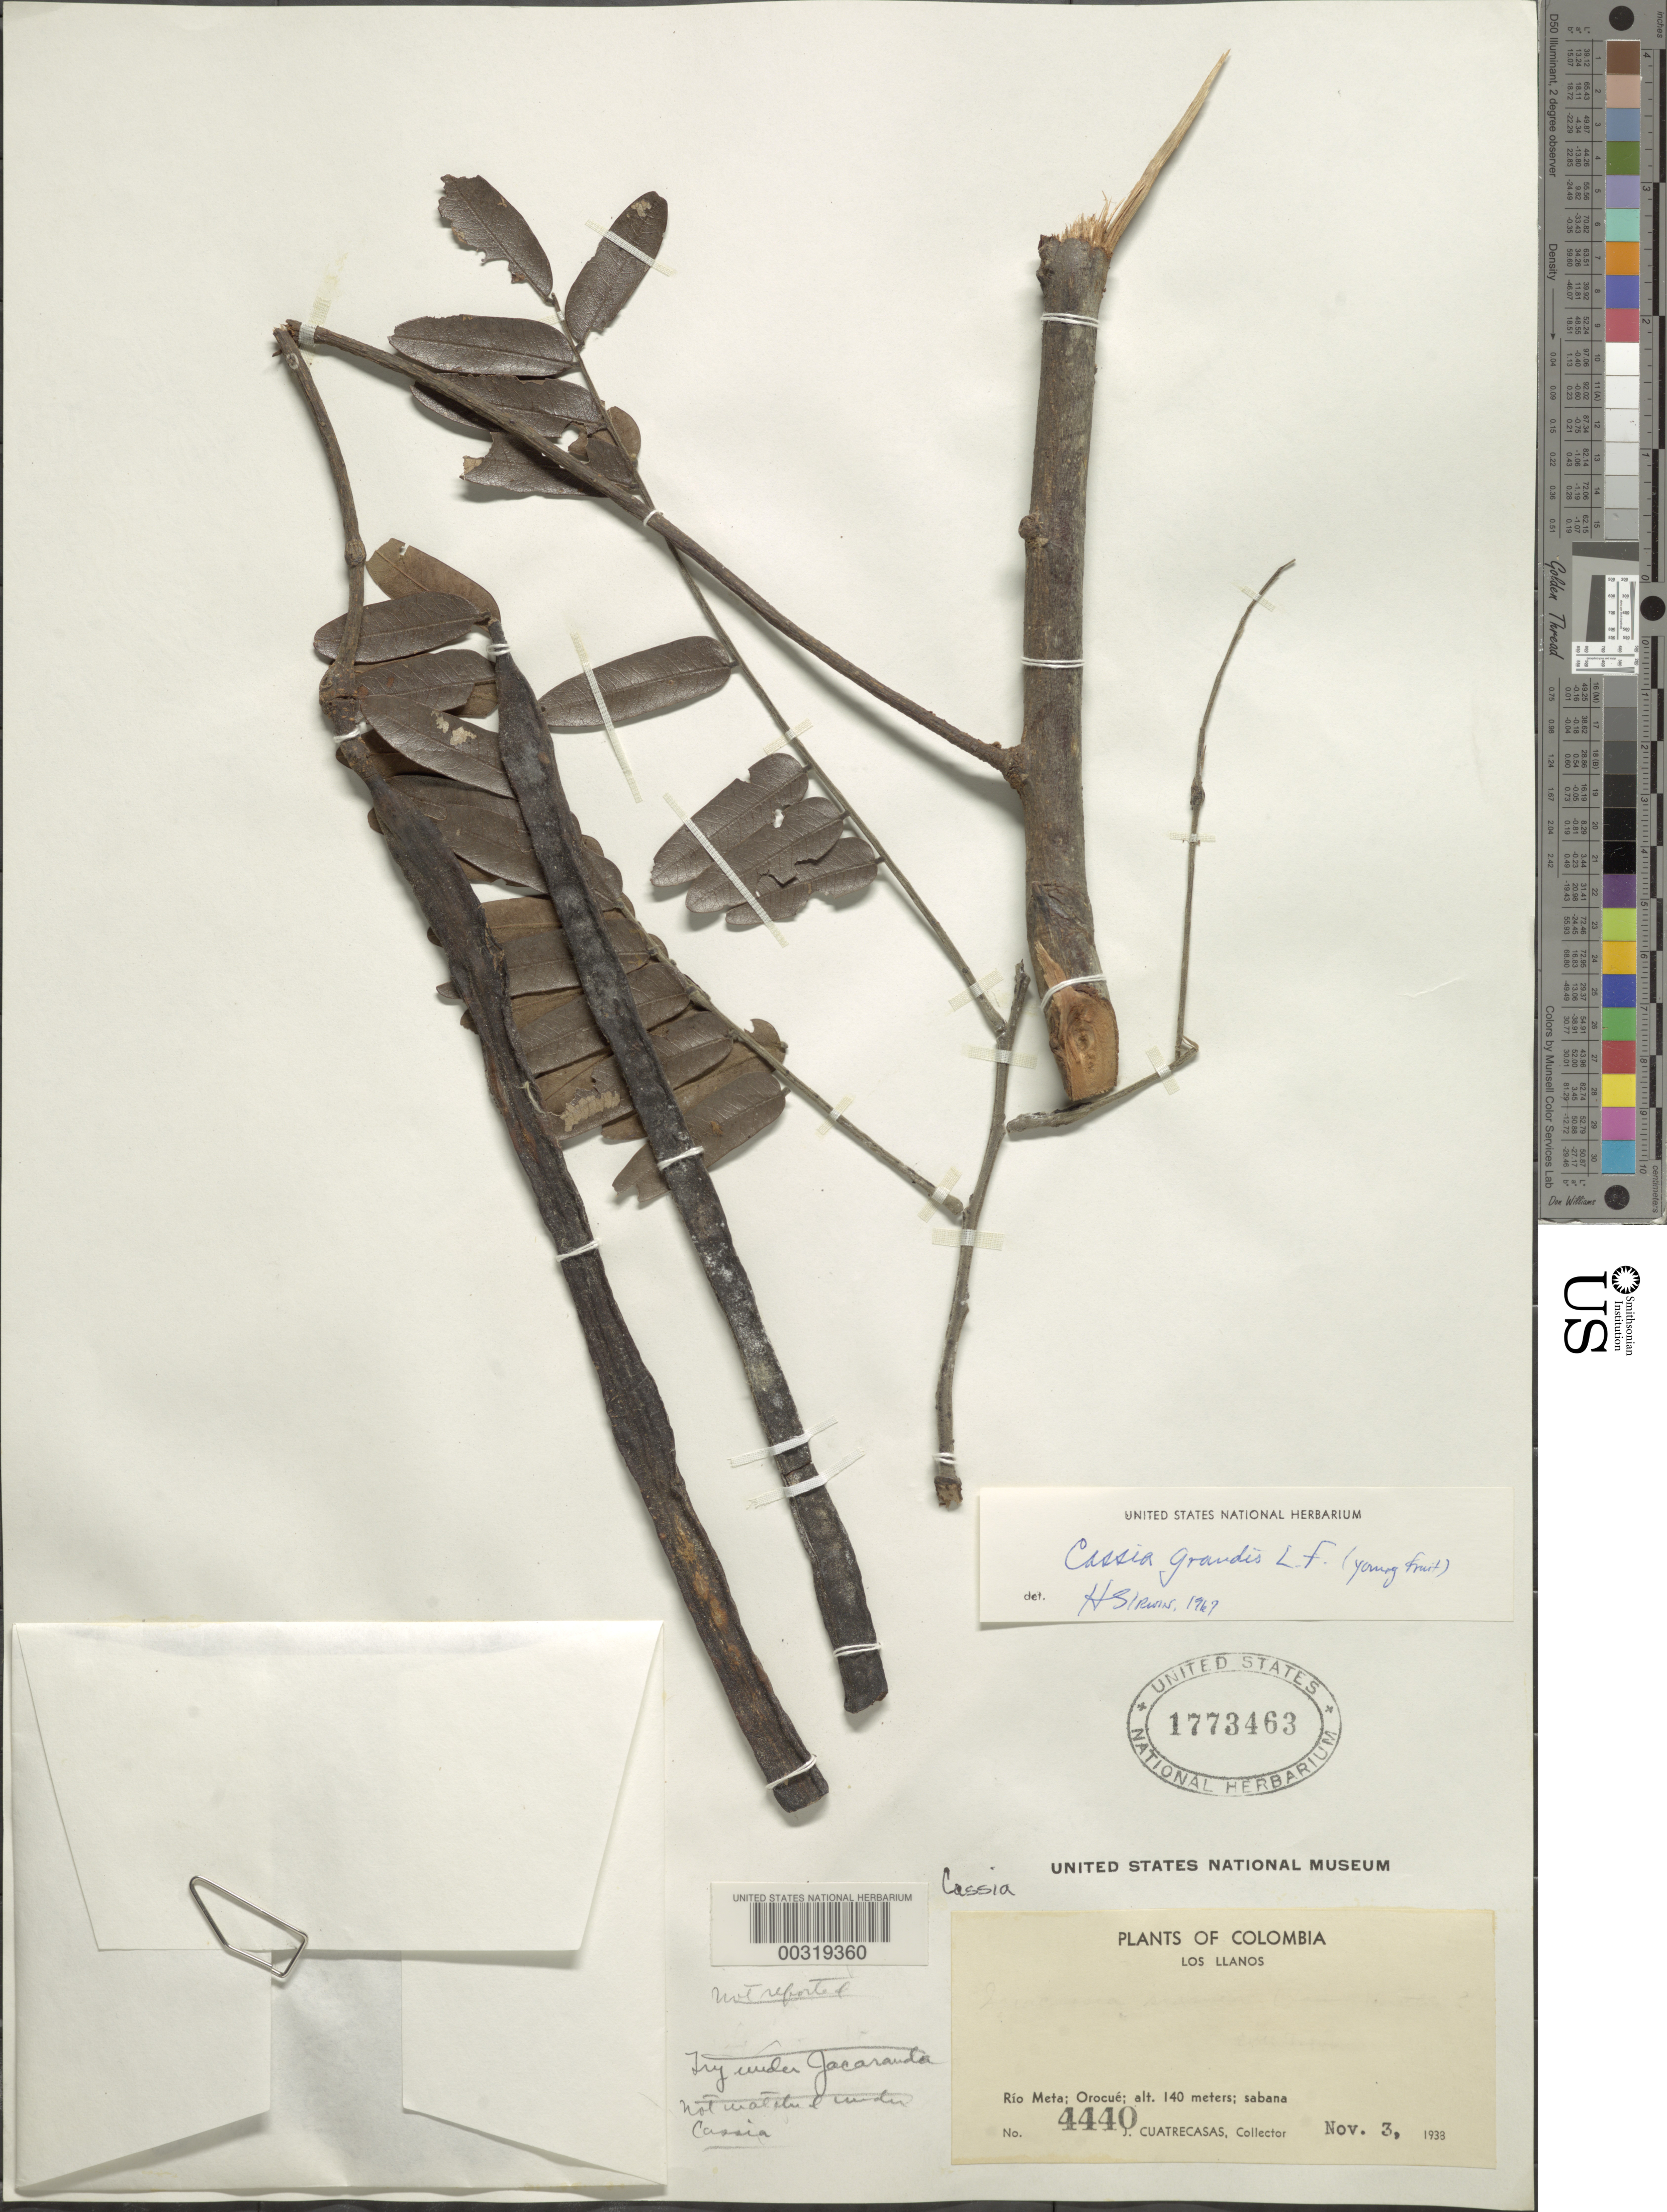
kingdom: Plantae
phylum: Tracheophyta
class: Magnoliopsida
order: Fabales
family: Fabaceae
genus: Cassia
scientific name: Cassia grandis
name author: L. f.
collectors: J. Cuatrecasas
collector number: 4440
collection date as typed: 03 Nov 1938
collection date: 1938-11-03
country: Colombia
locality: Rio Meta; Orocue; los Llanos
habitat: Savanna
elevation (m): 140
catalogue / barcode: US 1773463